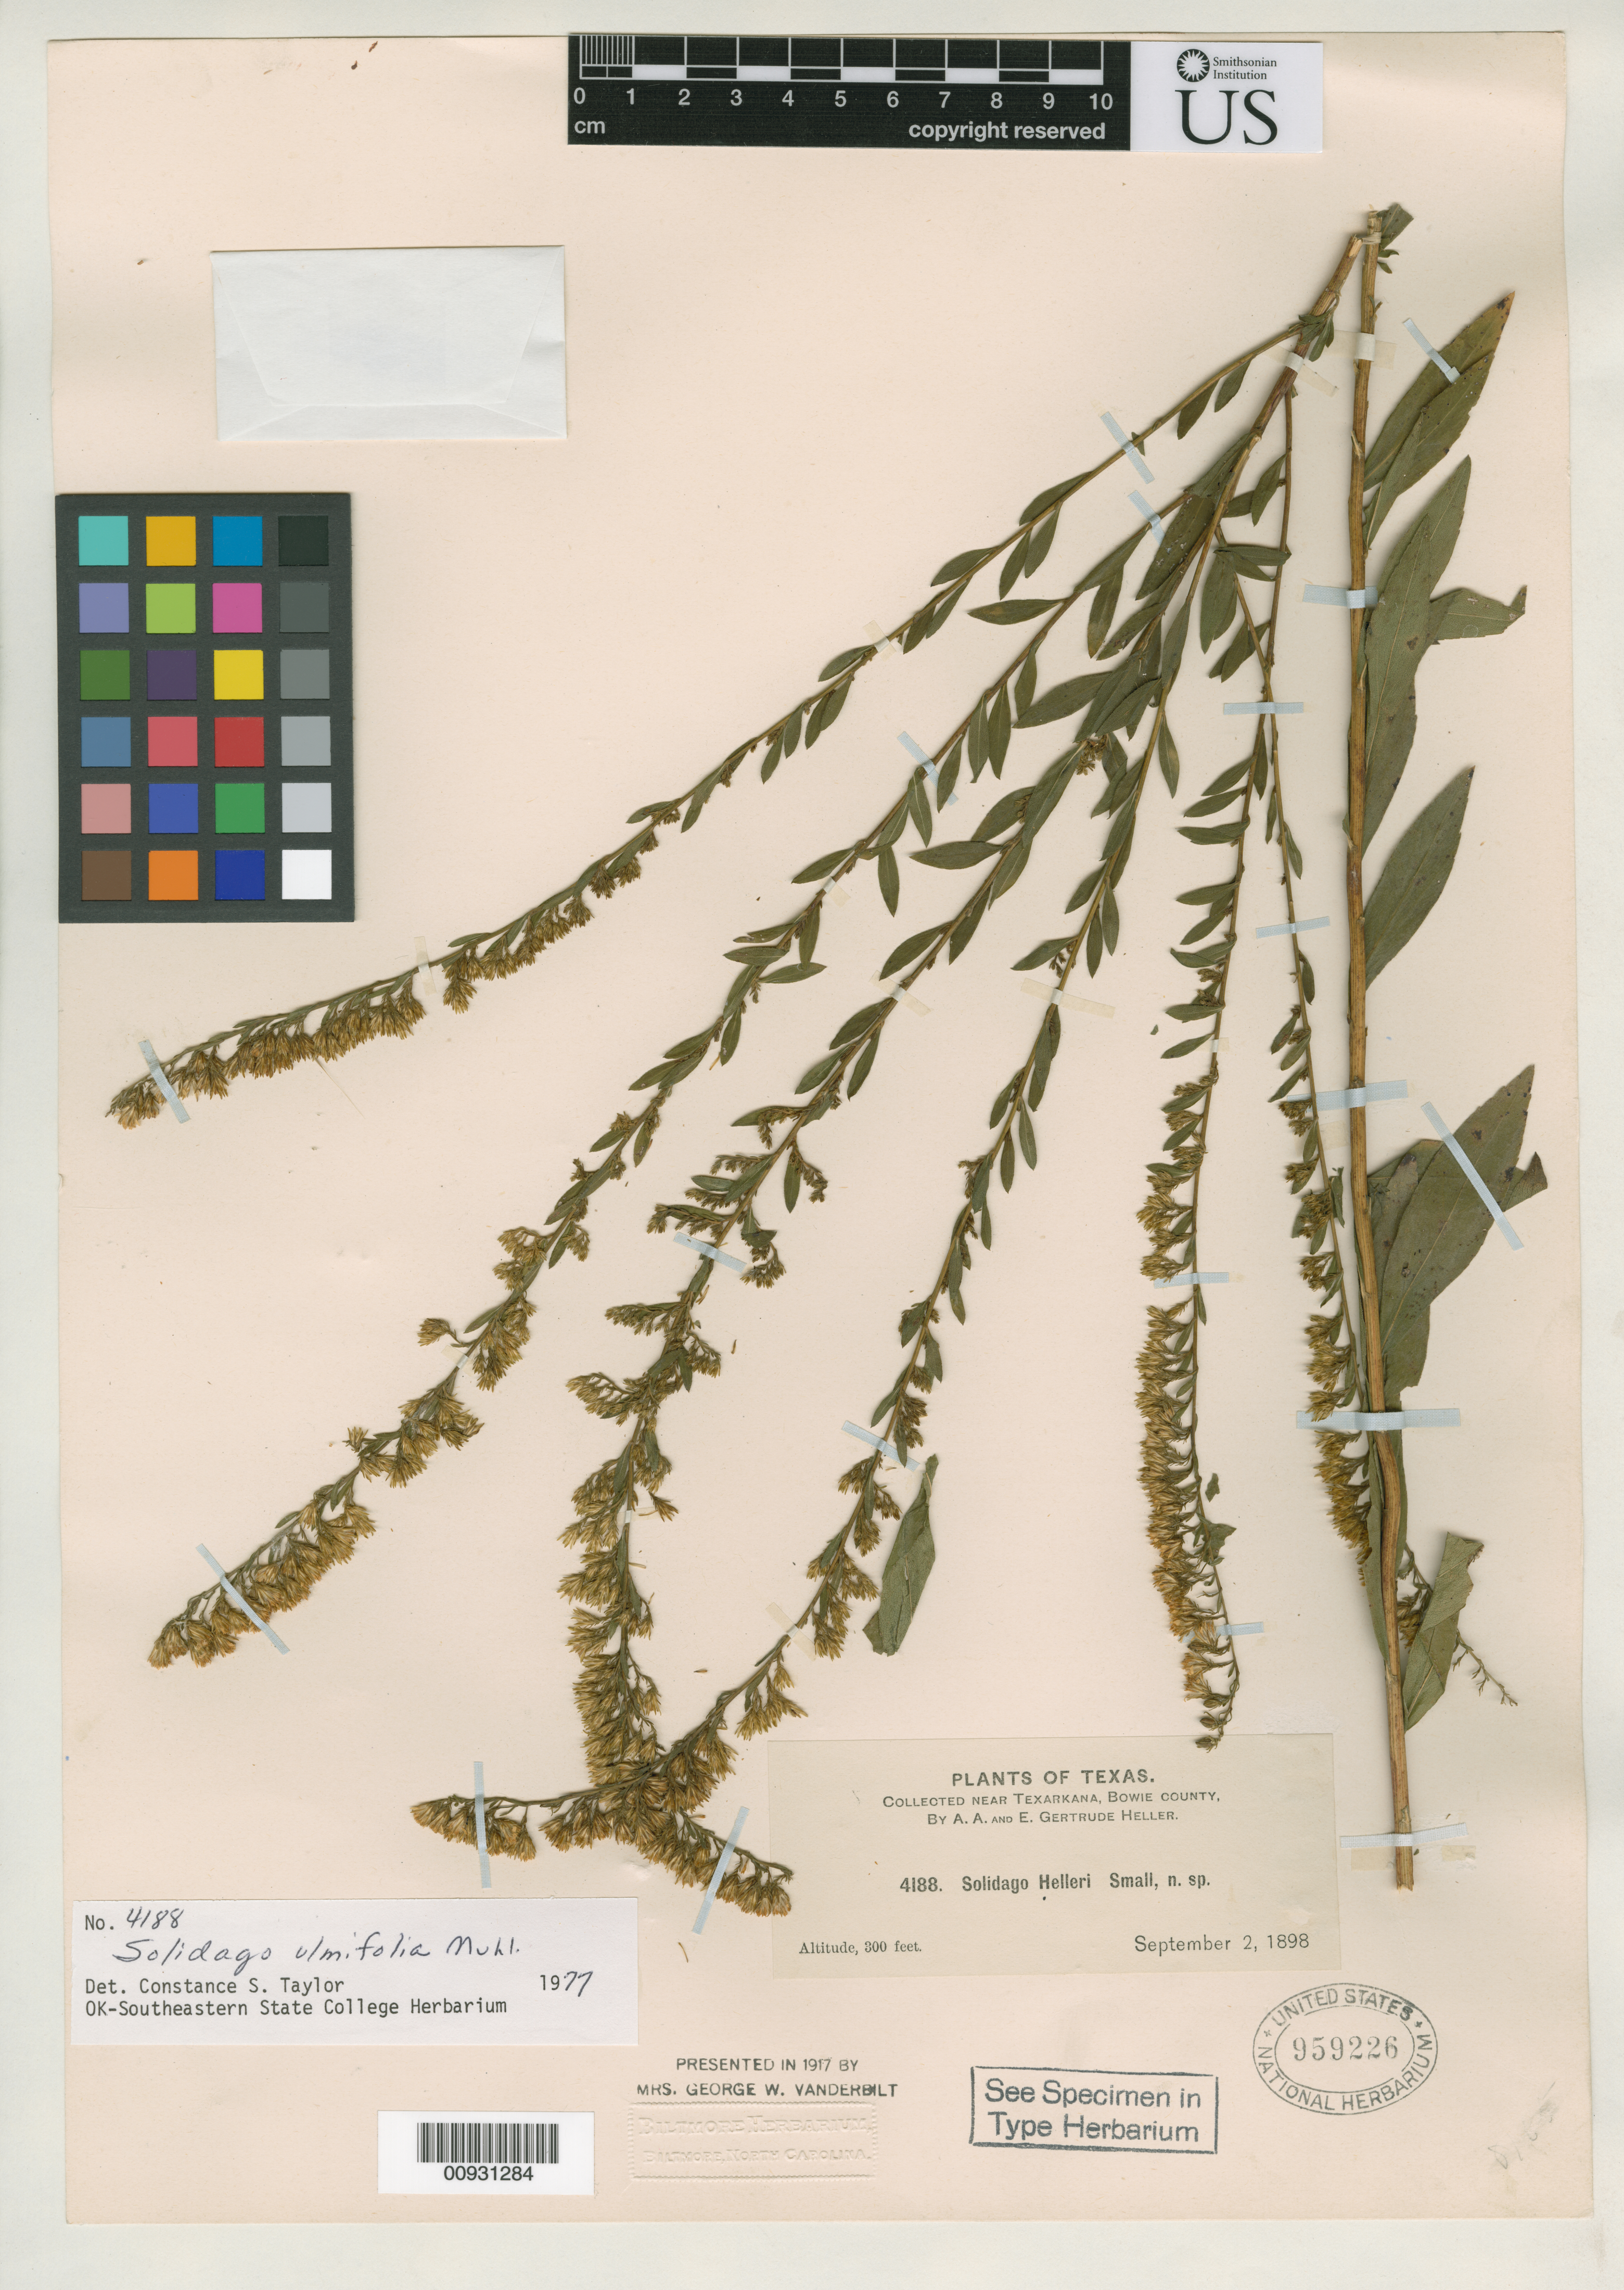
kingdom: Plantae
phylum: Tracheophyta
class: Magnoliopsida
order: Asterales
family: Asteraceae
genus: Solidago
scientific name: Solidago helleri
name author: Small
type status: Isotype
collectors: A. A. Heller & E. G. Heller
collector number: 4188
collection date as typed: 02 Sep 1898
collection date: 1898-09-02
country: United States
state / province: Texas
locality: Bowie County, near Texarkana.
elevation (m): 91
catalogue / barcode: US 959226